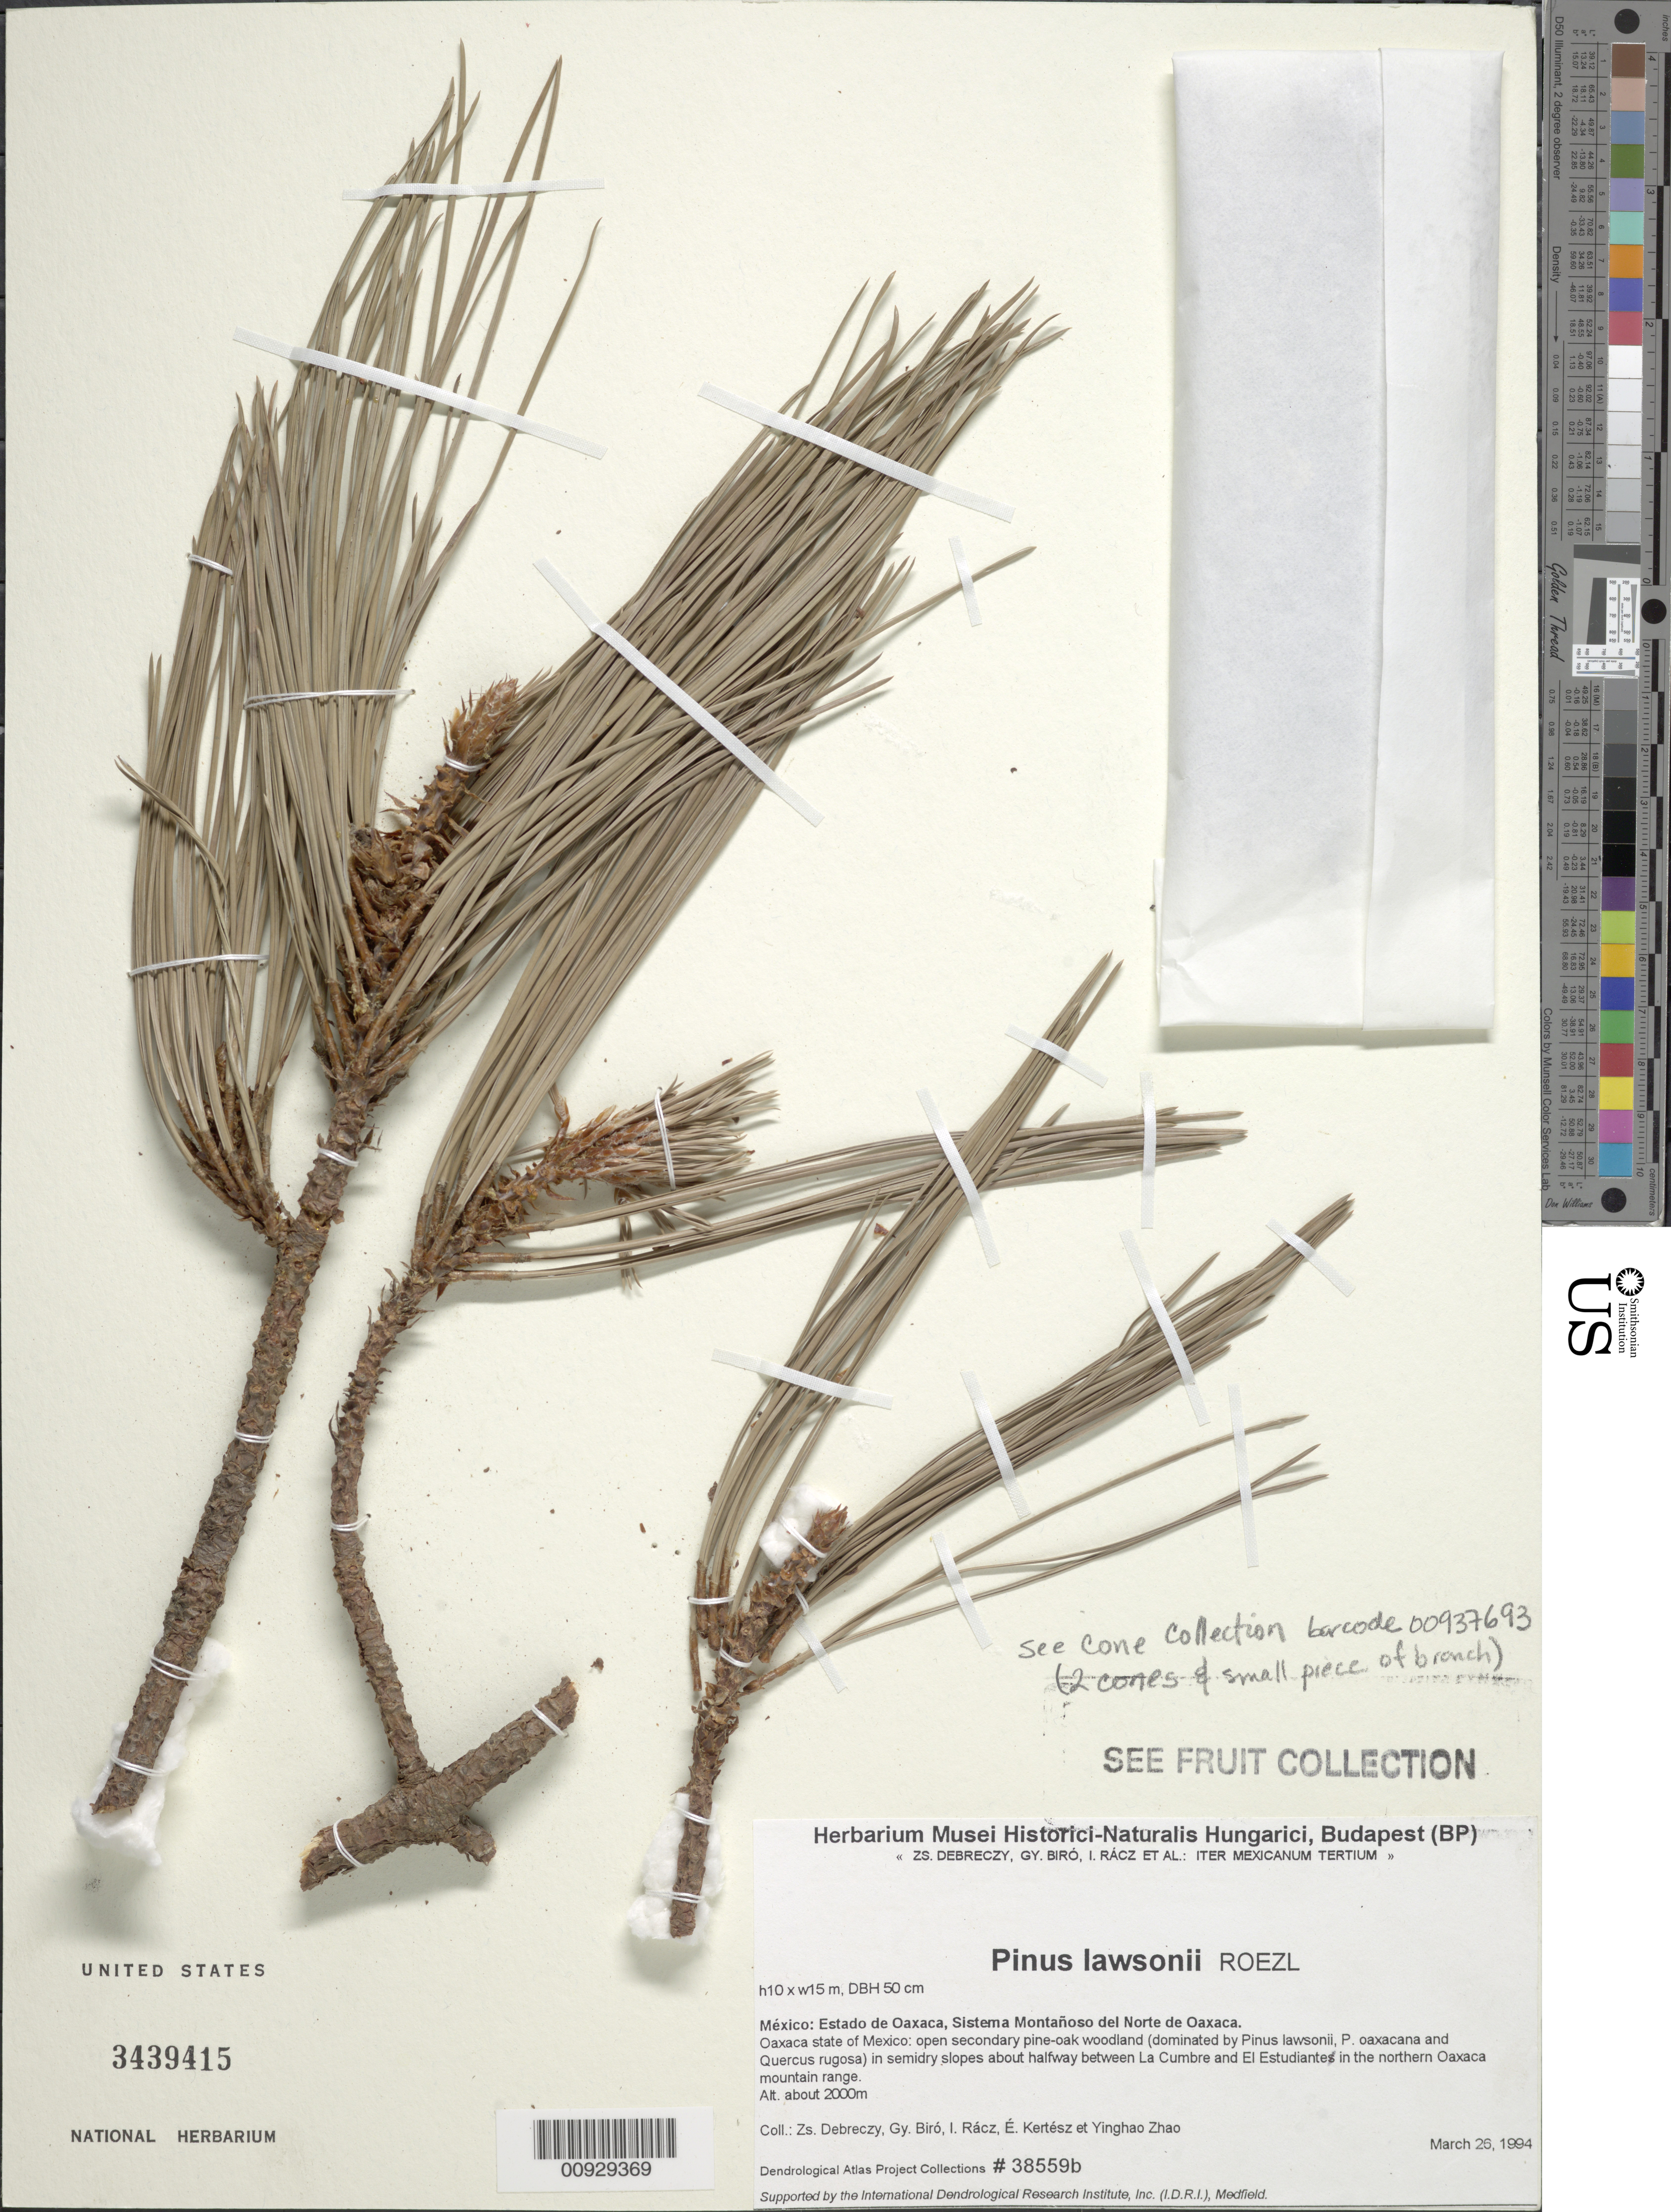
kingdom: Plantae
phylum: Tracheophyta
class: Pinopsida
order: Pinales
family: Pinaceae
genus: Pinus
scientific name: Pinus lawsonii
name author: Roezl ex Gordon & Glend.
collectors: Z. Debreczy, G. Biro, I. Rácz, E. Kertesz & Y. Zhao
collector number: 38559 b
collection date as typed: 26 Mar 1994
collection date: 1994-03-26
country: Mexico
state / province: Oaxaca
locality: About halfway between La Cumbre and El Estudiante in the northern Oaxaca mountain range.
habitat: Open secondary pine-oak woodland (dominated by Pinus lawsonii, P. oaxacana and Quercus rugosa) in semidry slopes.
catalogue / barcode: US 3439415